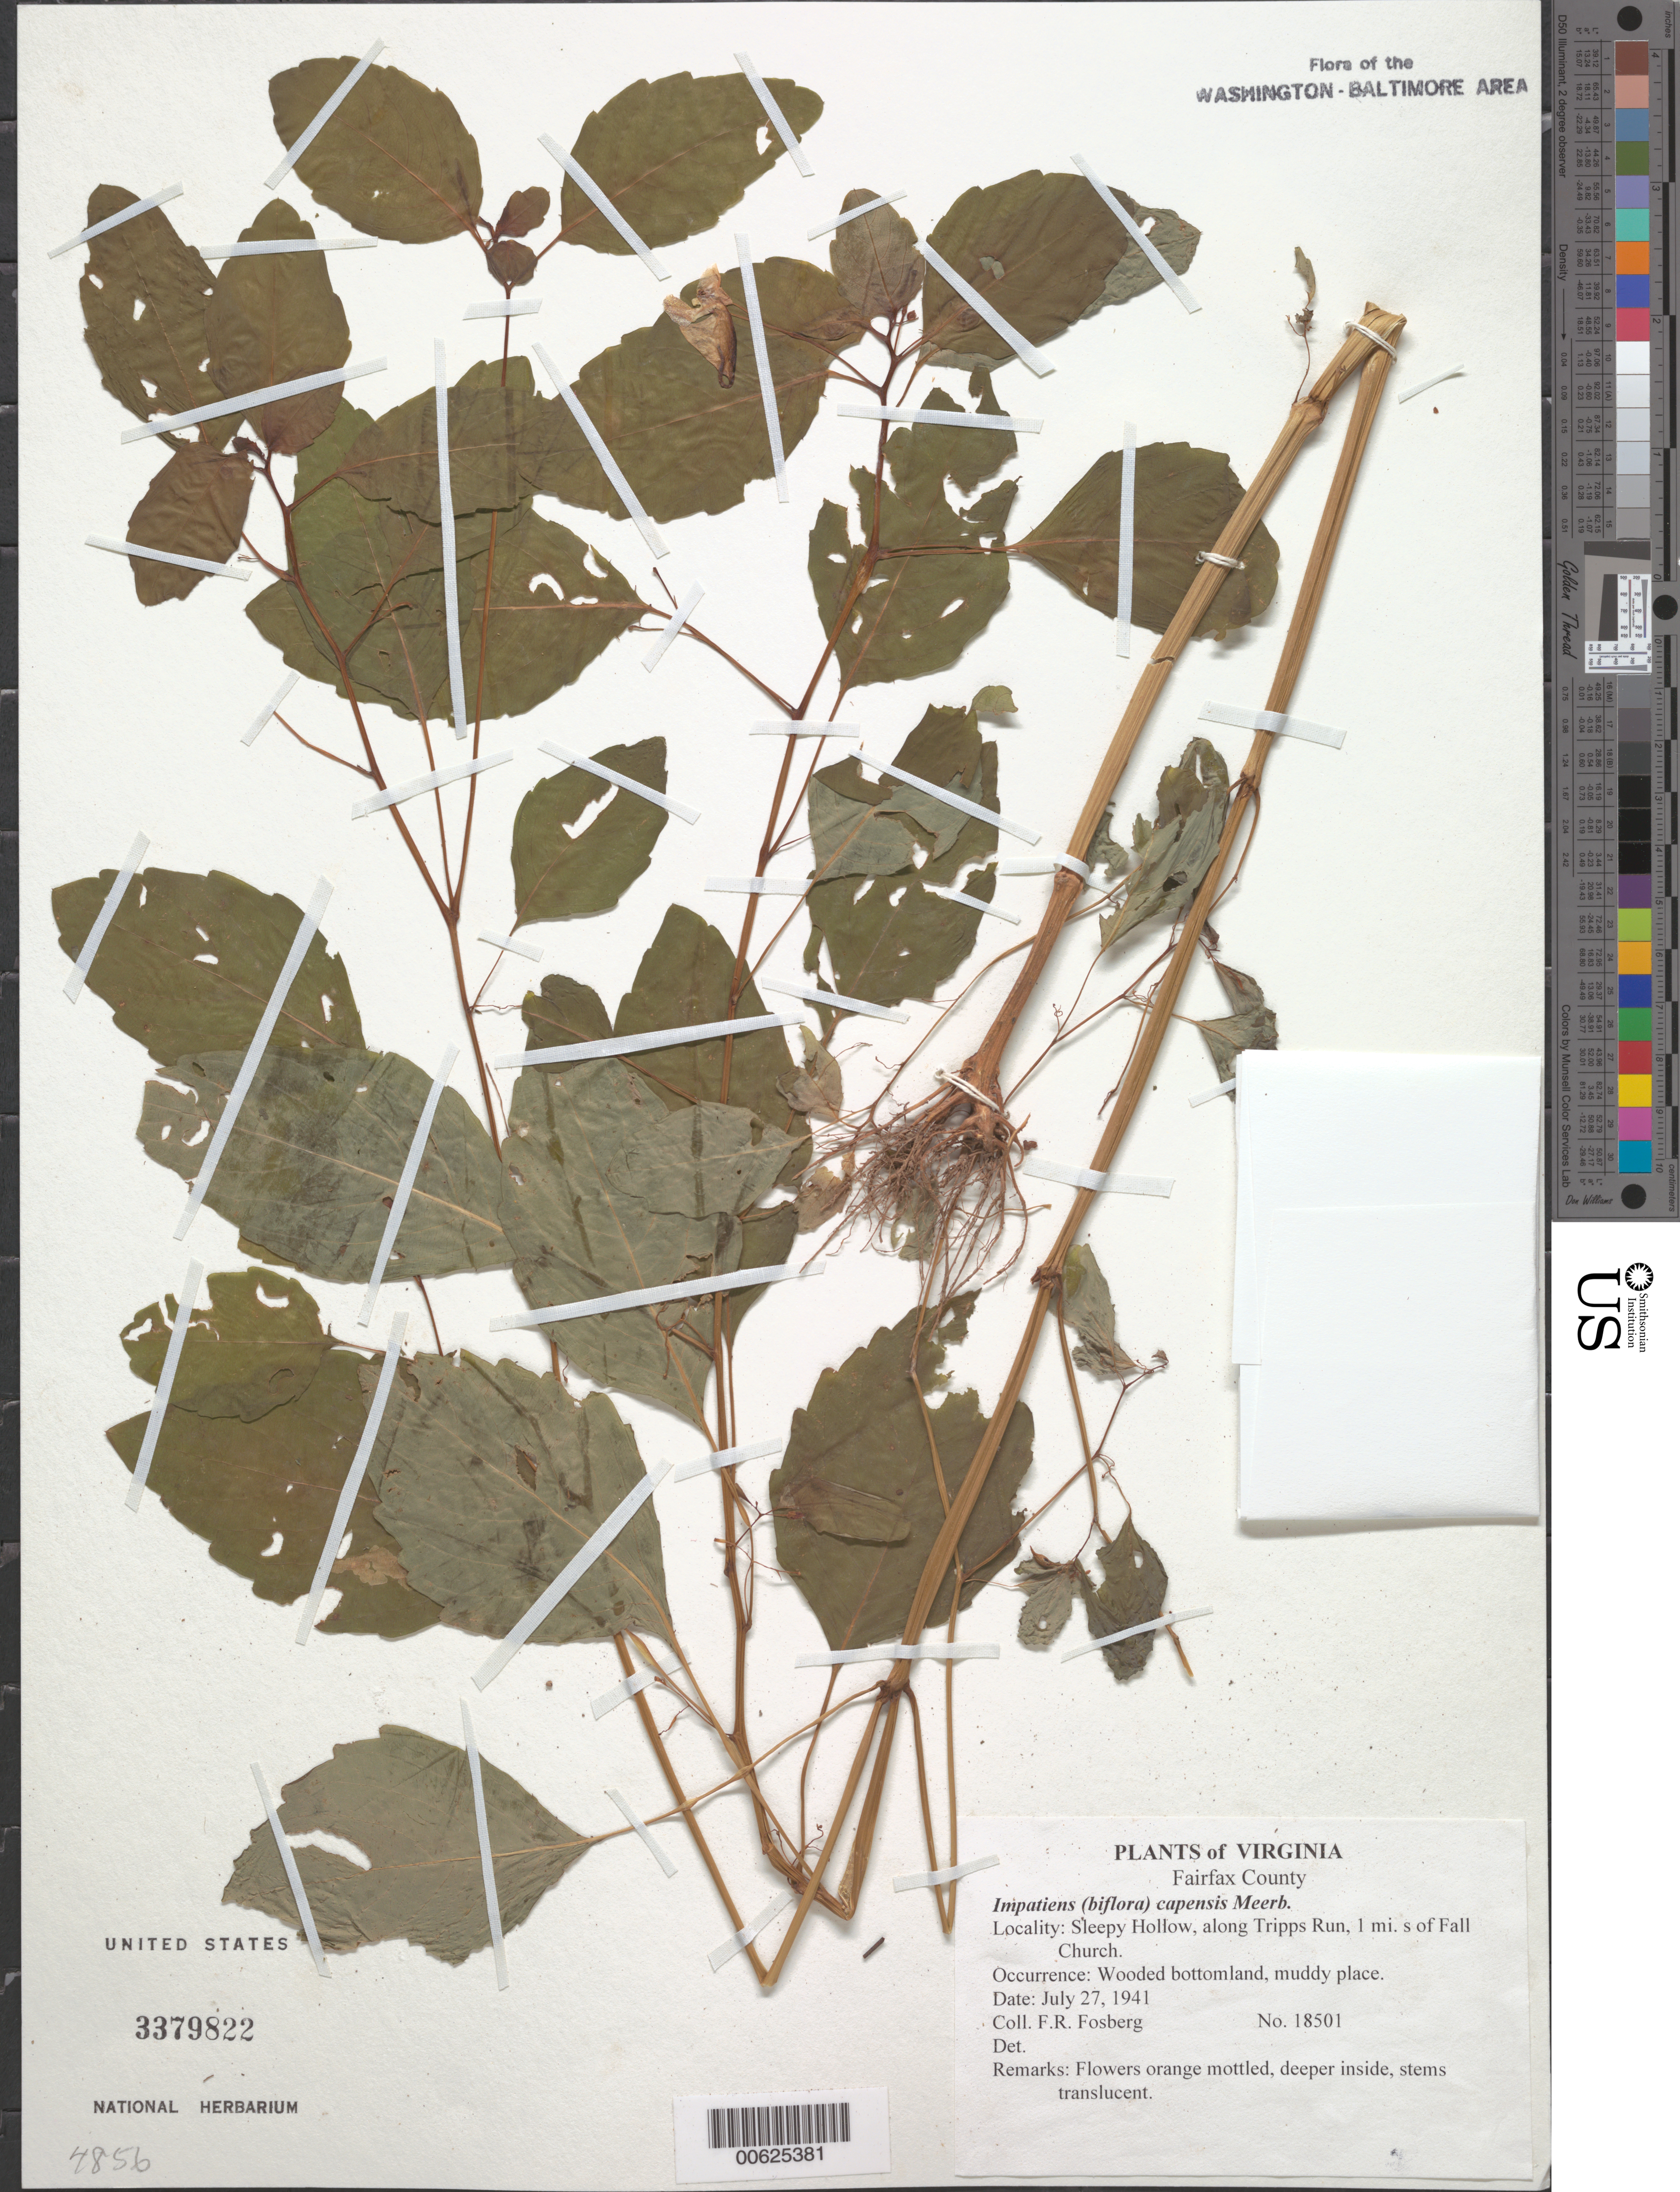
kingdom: Plantae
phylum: Tracheophyta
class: Magnoliopsida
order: Ericales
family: Balsaminaceae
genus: Impatiens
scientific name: Impatiens capensis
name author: Meerb.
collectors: F. R. Fosberg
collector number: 18501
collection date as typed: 27 Jul 1941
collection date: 1941-07-27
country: United States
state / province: Virginia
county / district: Fairfax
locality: Sleepy Hollow, along Tripps Run, 1 mi. S of Falls Church.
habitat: Wooded bottomland, muddy place.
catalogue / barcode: US 3379822